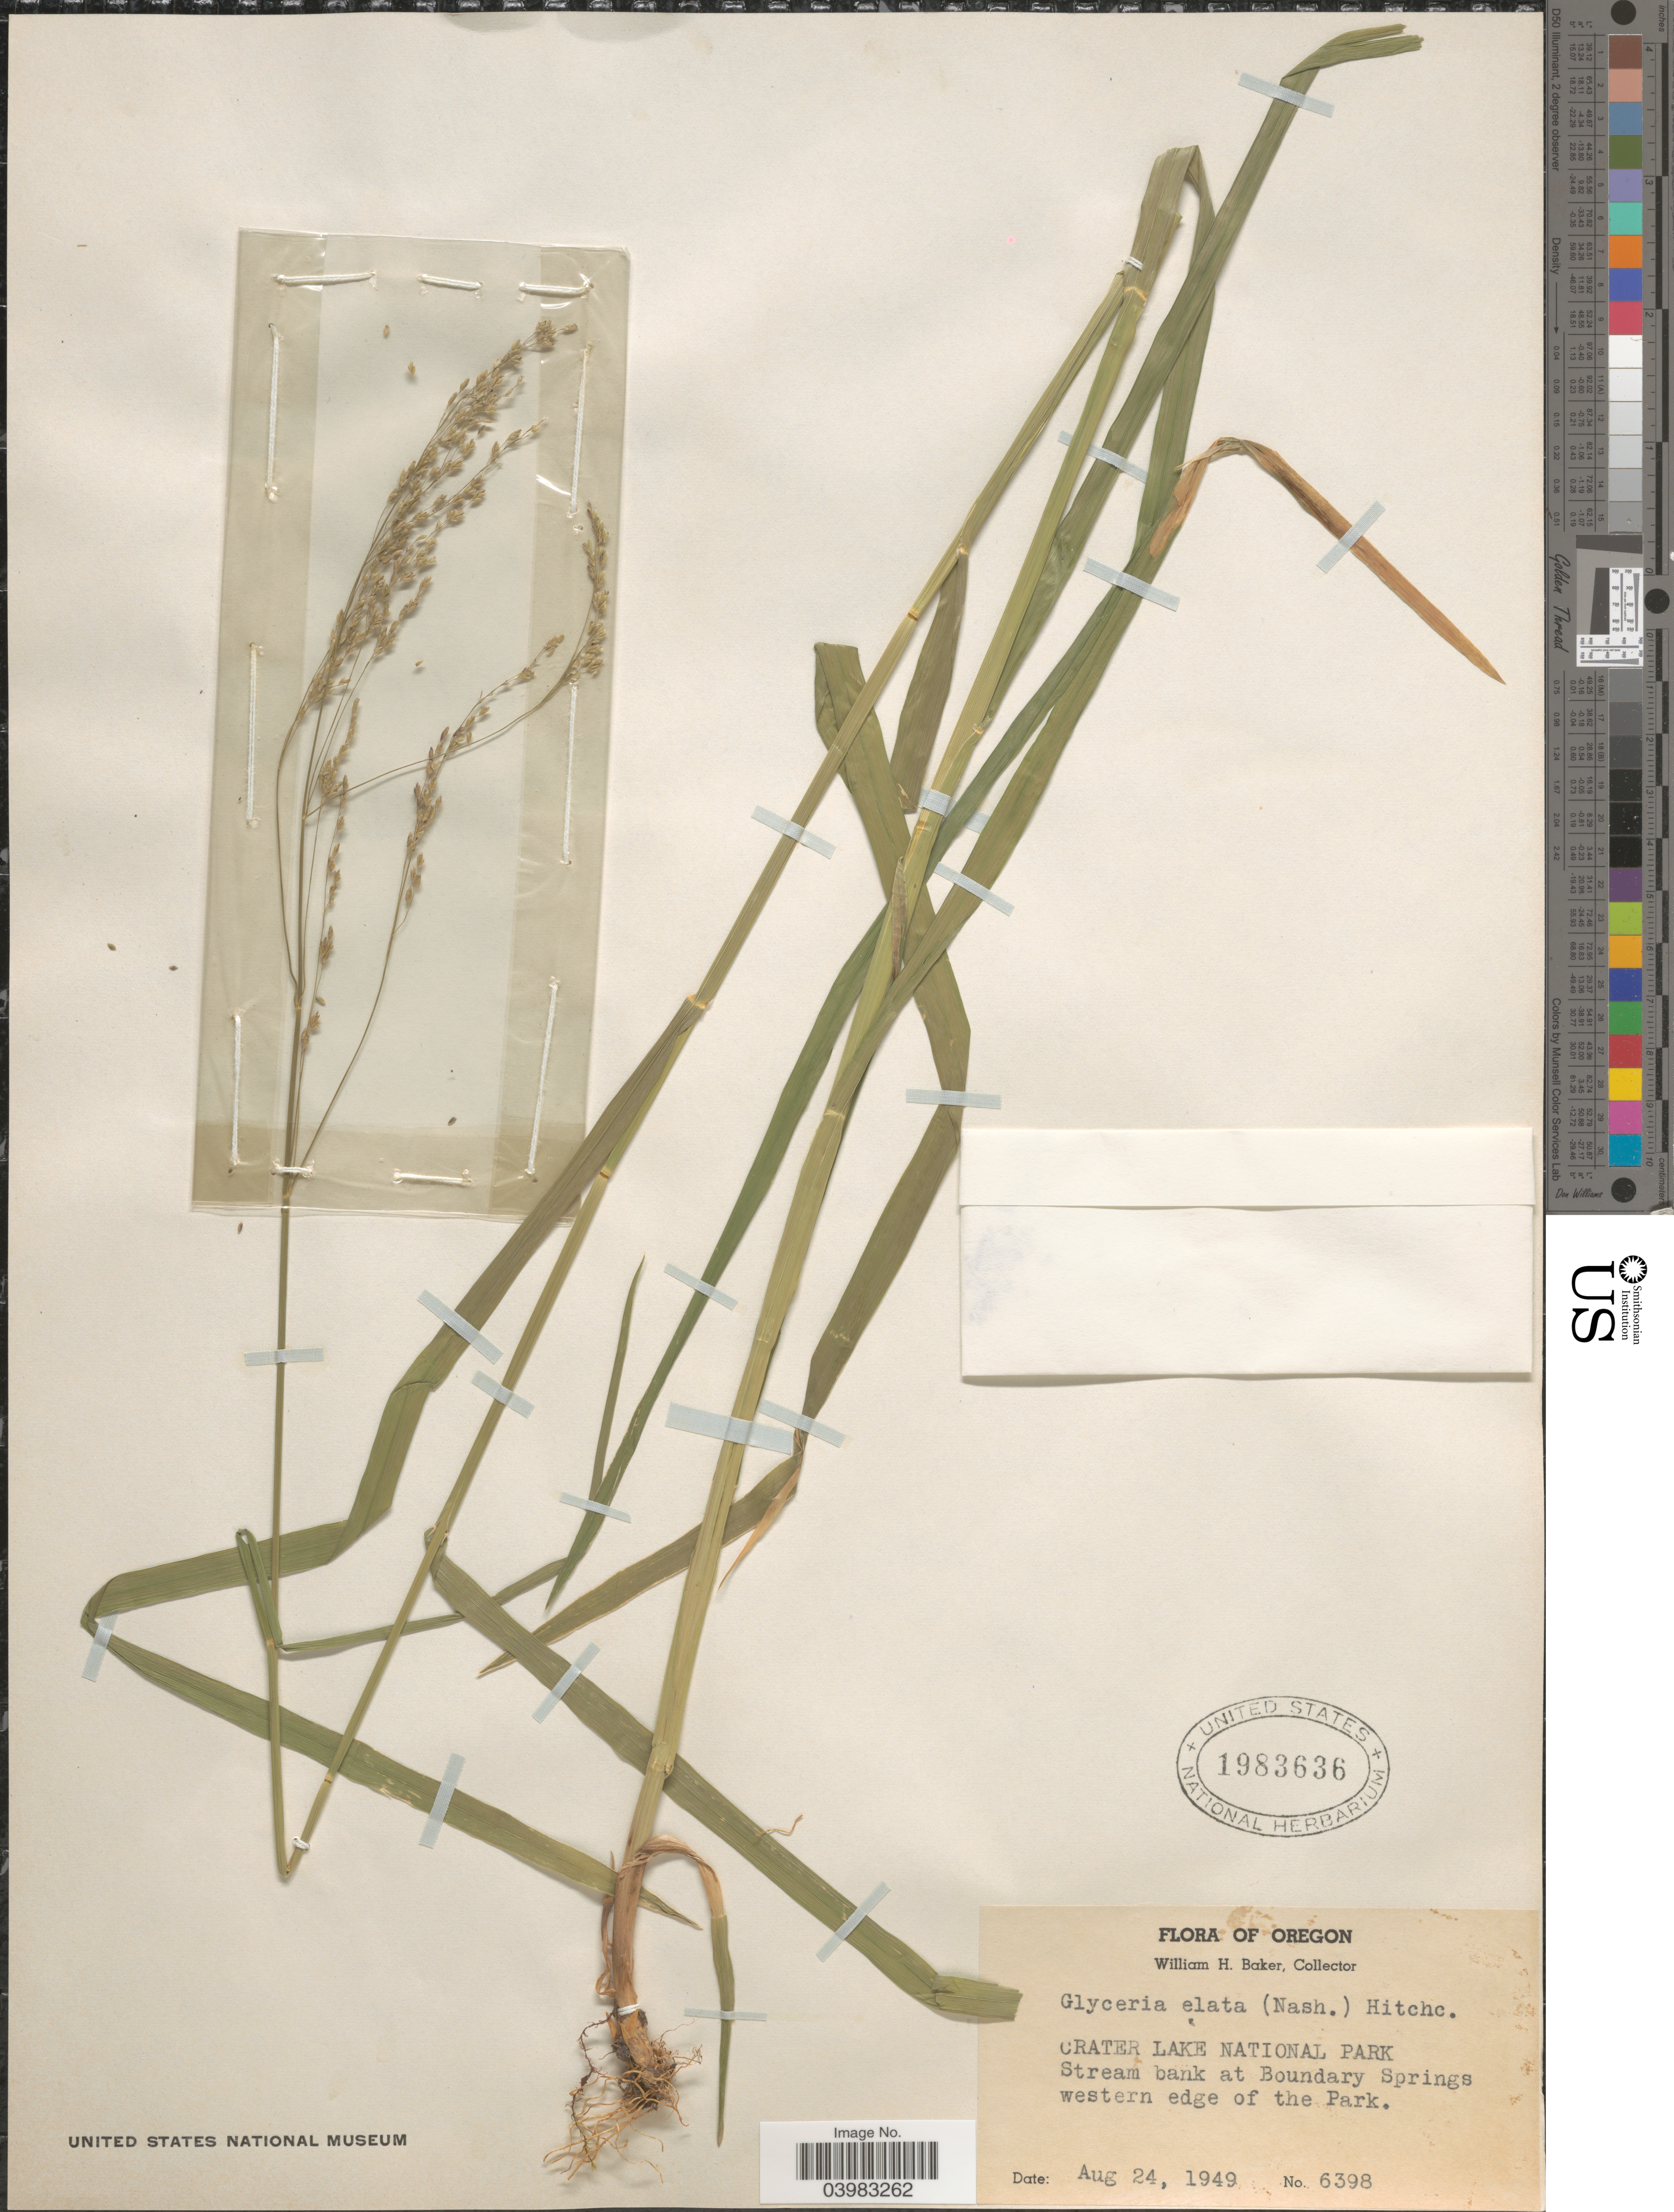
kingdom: Plantae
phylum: Tracheophyta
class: Liliopsida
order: Poales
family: Poaceae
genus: Glyceria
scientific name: Glyceria elata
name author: (Nash) M.E. Jones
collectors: W. H. Baker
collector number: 6398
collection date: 1949-08-24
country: United States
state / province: Oregon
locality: Crater Lake National Park. Stream bank at Boundary Springs western edge of the Park.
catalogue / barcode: US 1983636